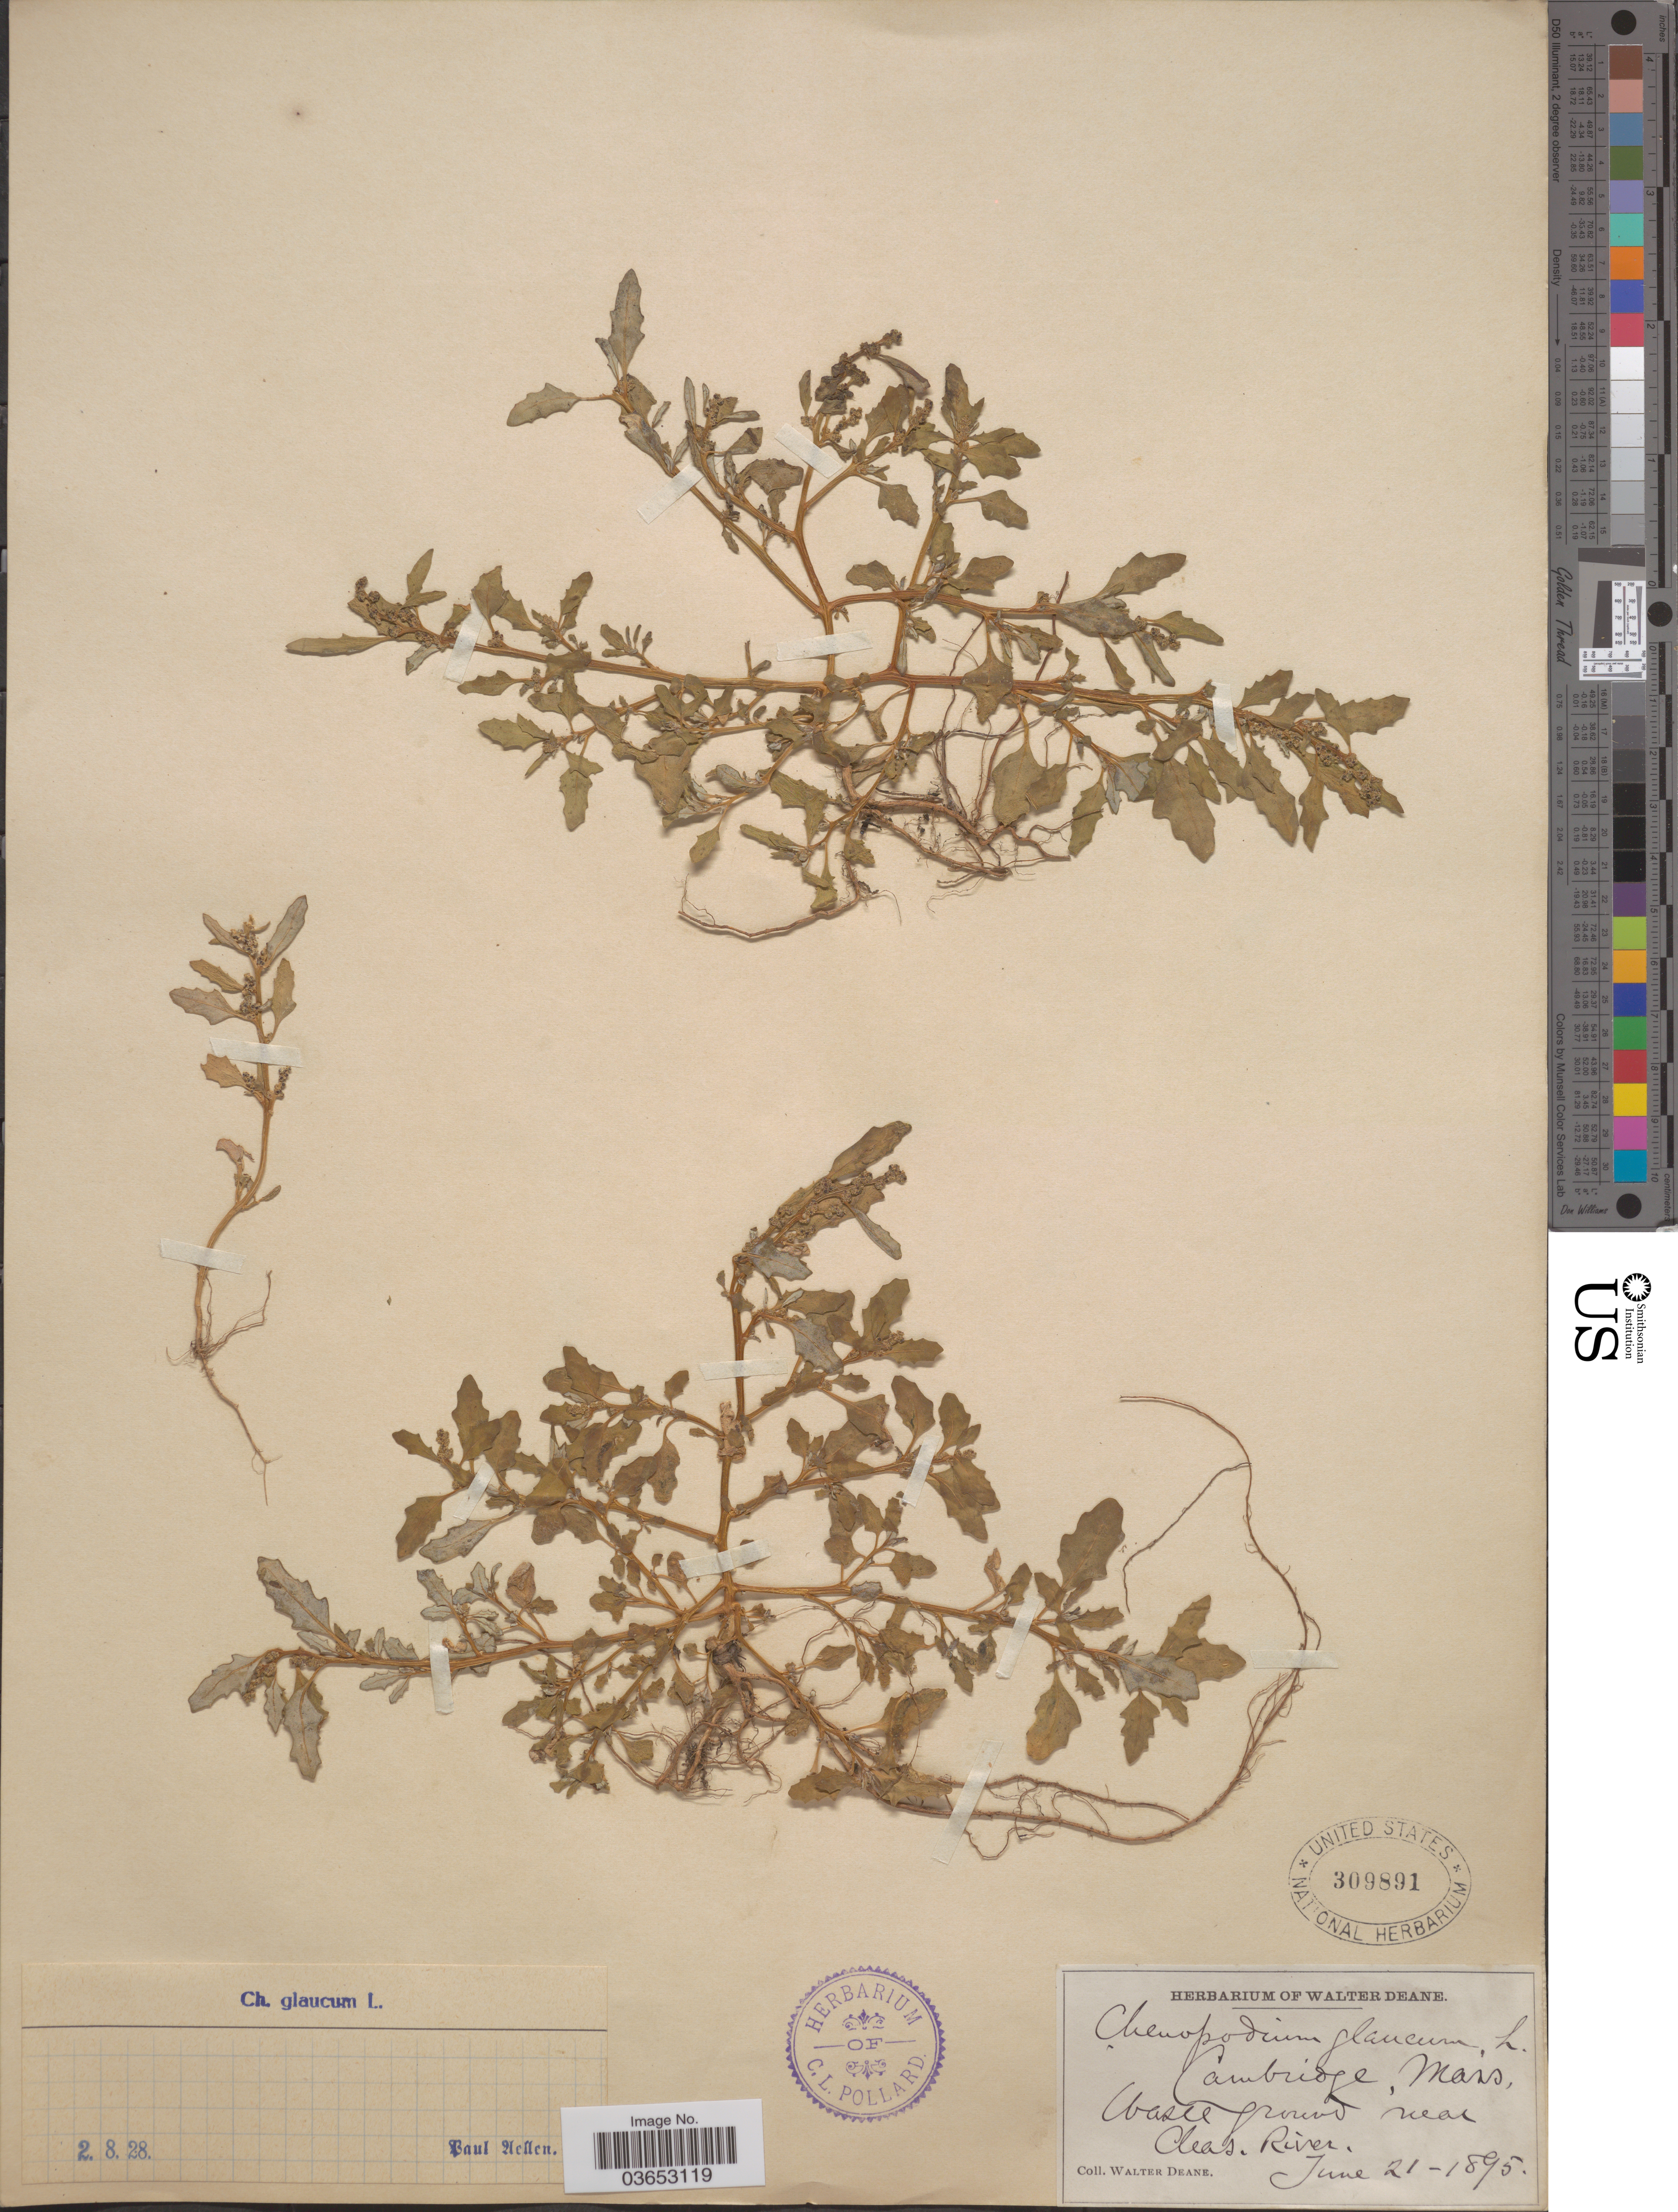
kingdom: Plantae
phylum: Tracheophyta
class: Magnoliopsida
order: Caryophyllales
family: Amaranthaceae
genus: Chenopodium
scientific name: Chenopodium glaucum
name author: L.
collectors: W. Deane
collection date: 1895-06-21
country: United States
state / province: Massachusetts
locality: Cambridge. Near Chas. River.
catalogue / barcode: US 309891